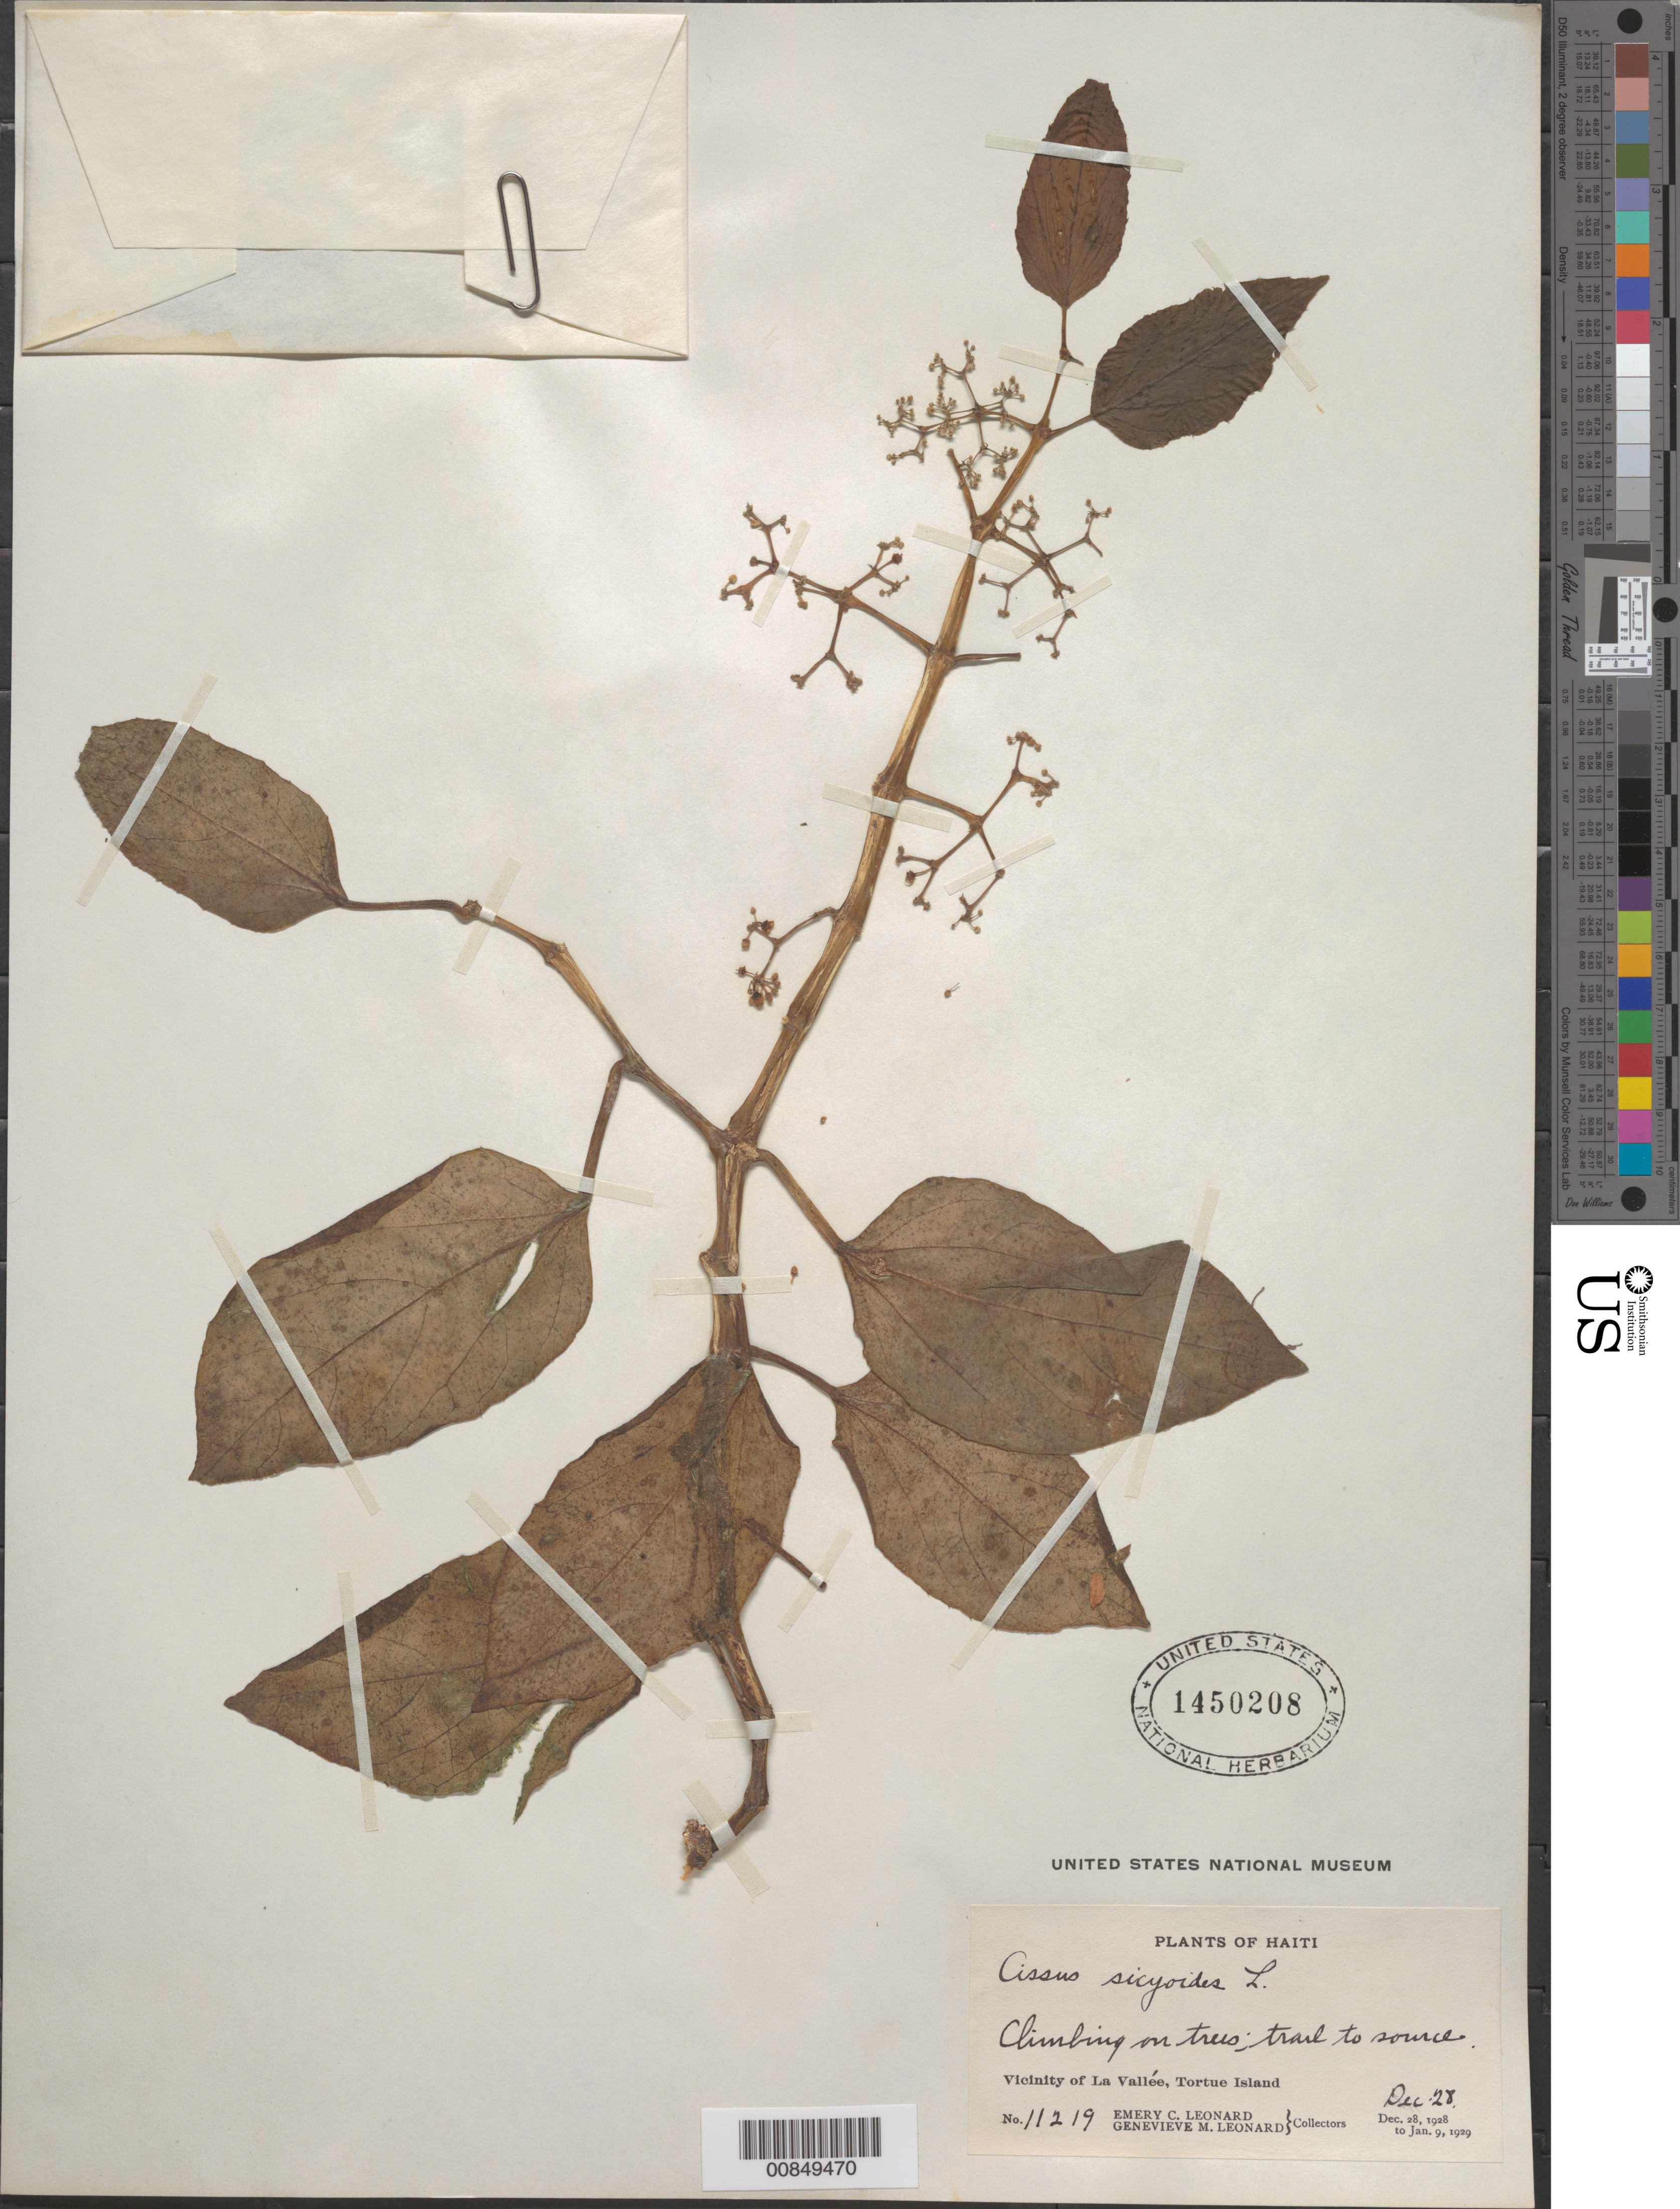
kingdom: Plantae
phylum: Tracheophyta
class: Magnoliopsida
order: Vitales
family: Vitaceae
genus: Cissus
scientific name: Cissus verticillata subsp. verticillata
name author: (L.) Nicolson & C.E. Jarvis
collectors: E. C. Leonard & G. M. Leonard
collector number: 11219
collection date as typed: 28 Dec 1928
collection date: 1928-12-28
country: Haiti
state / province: Nord-Ouest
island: Tortuga I.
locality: vicinity of La Vallée, trail to source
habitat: on trees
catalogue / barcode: US 1450208